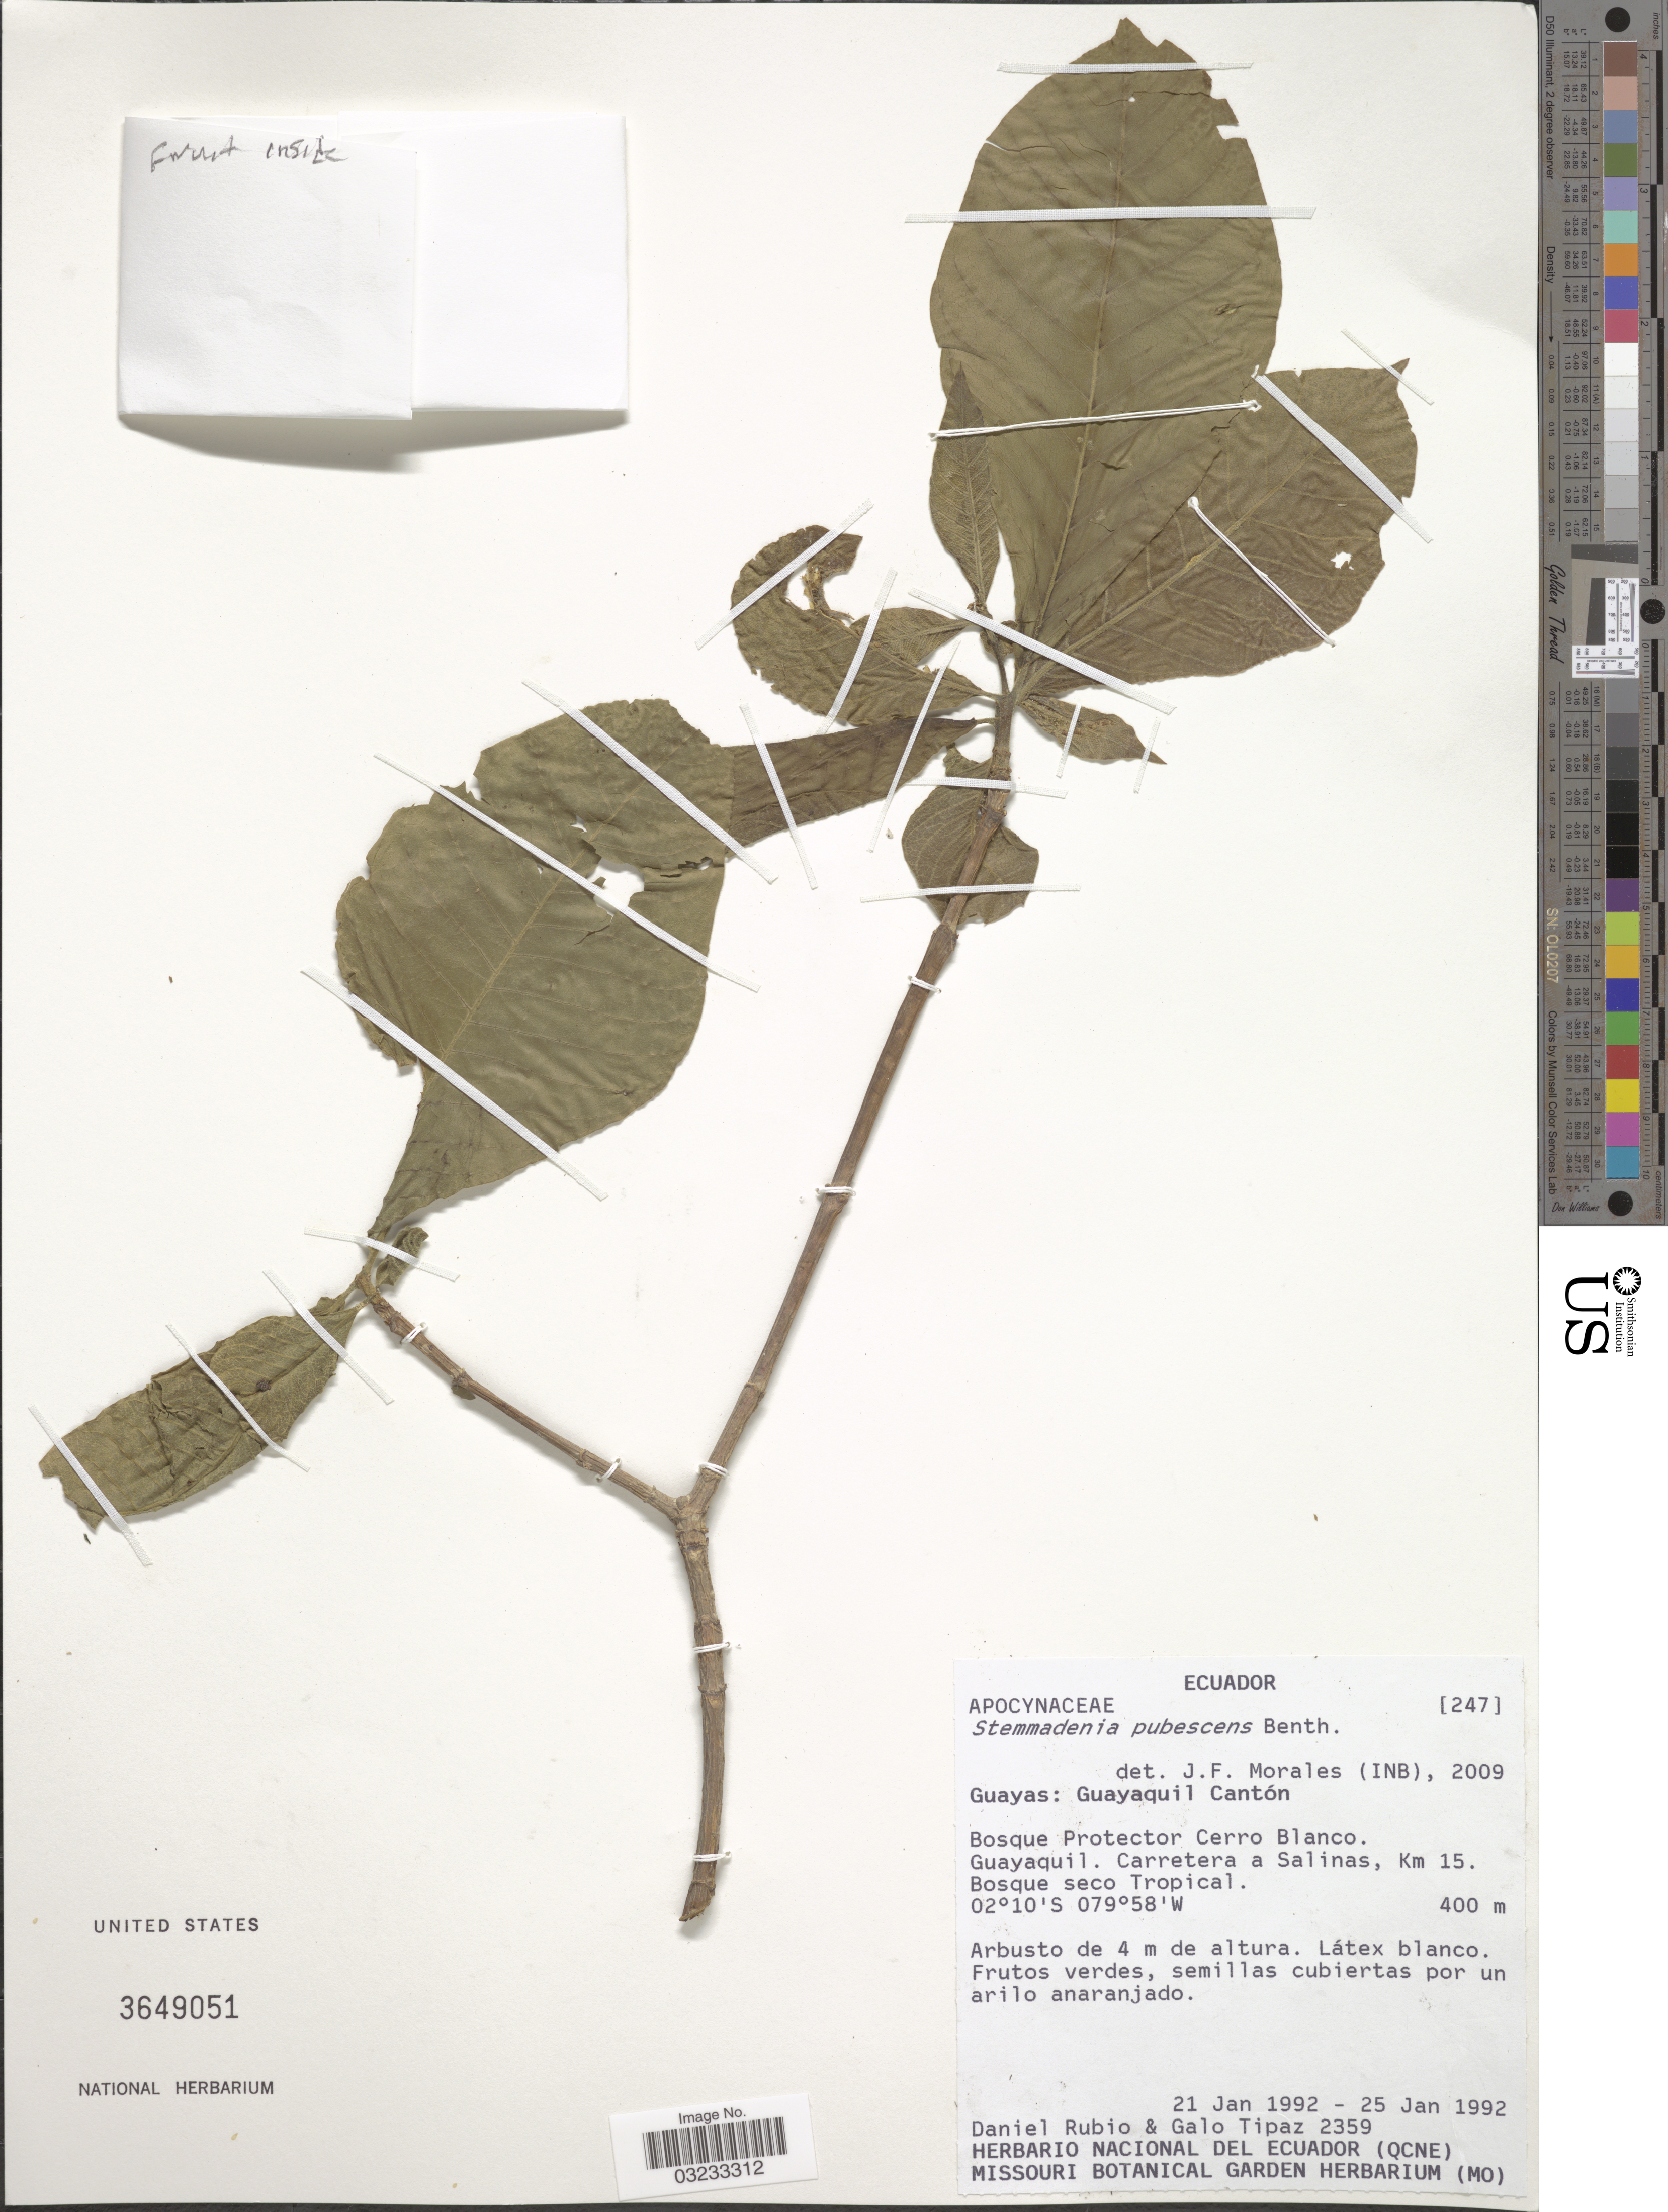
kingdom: Plantae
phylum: Tracheophyta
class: Magnoliopsida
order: Gentianales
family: Apocynaceae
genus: Stemmadenia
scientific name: Stemmadenia pubescens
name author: Benth.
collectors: D. Rubio & G. Tipaz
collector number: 2359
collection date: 1992-01-21/1992-01-25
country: Ecuador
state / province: Guayas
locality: Guayaquil Cantón, Bosque Protector Cerro Blanco. Guayaquil. Carretera a Salinas, Km 15.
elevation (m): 400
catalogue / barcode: US 3649051